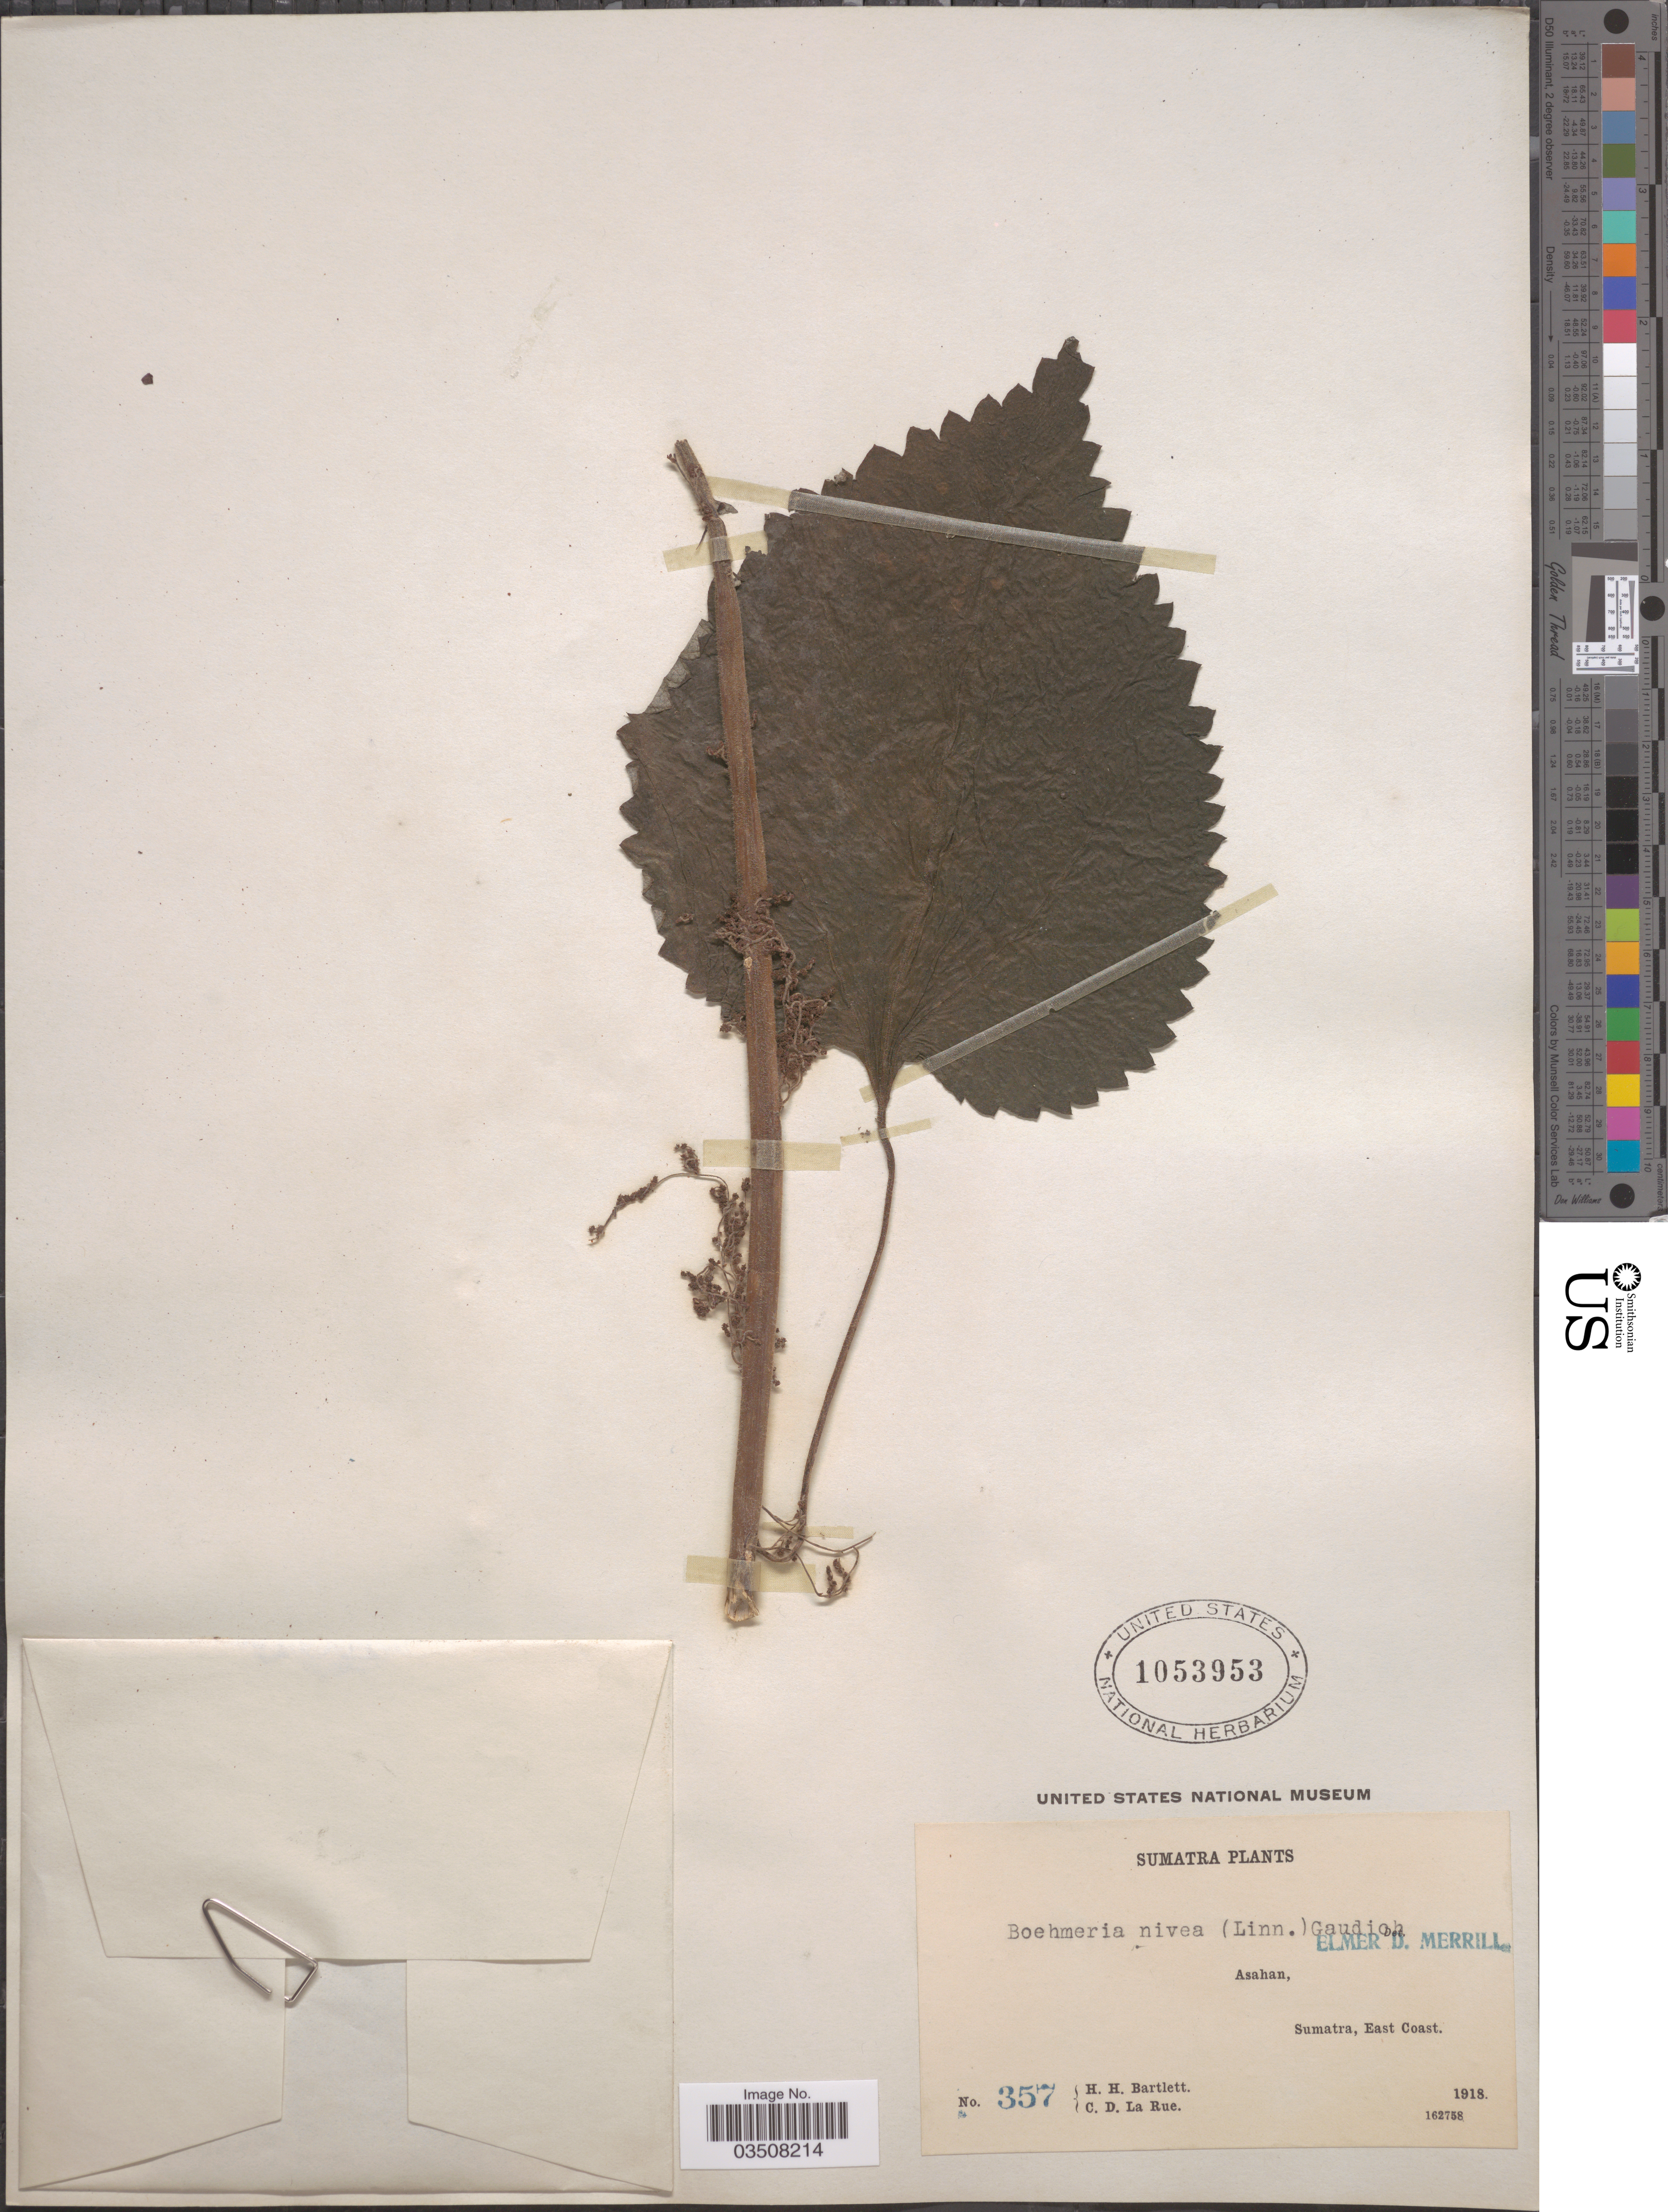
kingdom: Plantae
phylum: Tracheophyta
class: Magnoliopsida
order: Rosales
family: Urticaceae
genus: Boehmeria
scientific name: Boehmeria nivea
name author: (L.) Gaudich.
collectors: H. H. Bartlett & C. La Rue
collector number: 357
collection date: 1918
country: Indonesia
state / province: Sumatra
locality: Asahan, Sumatra, East Coast.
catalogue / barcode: US 1053953